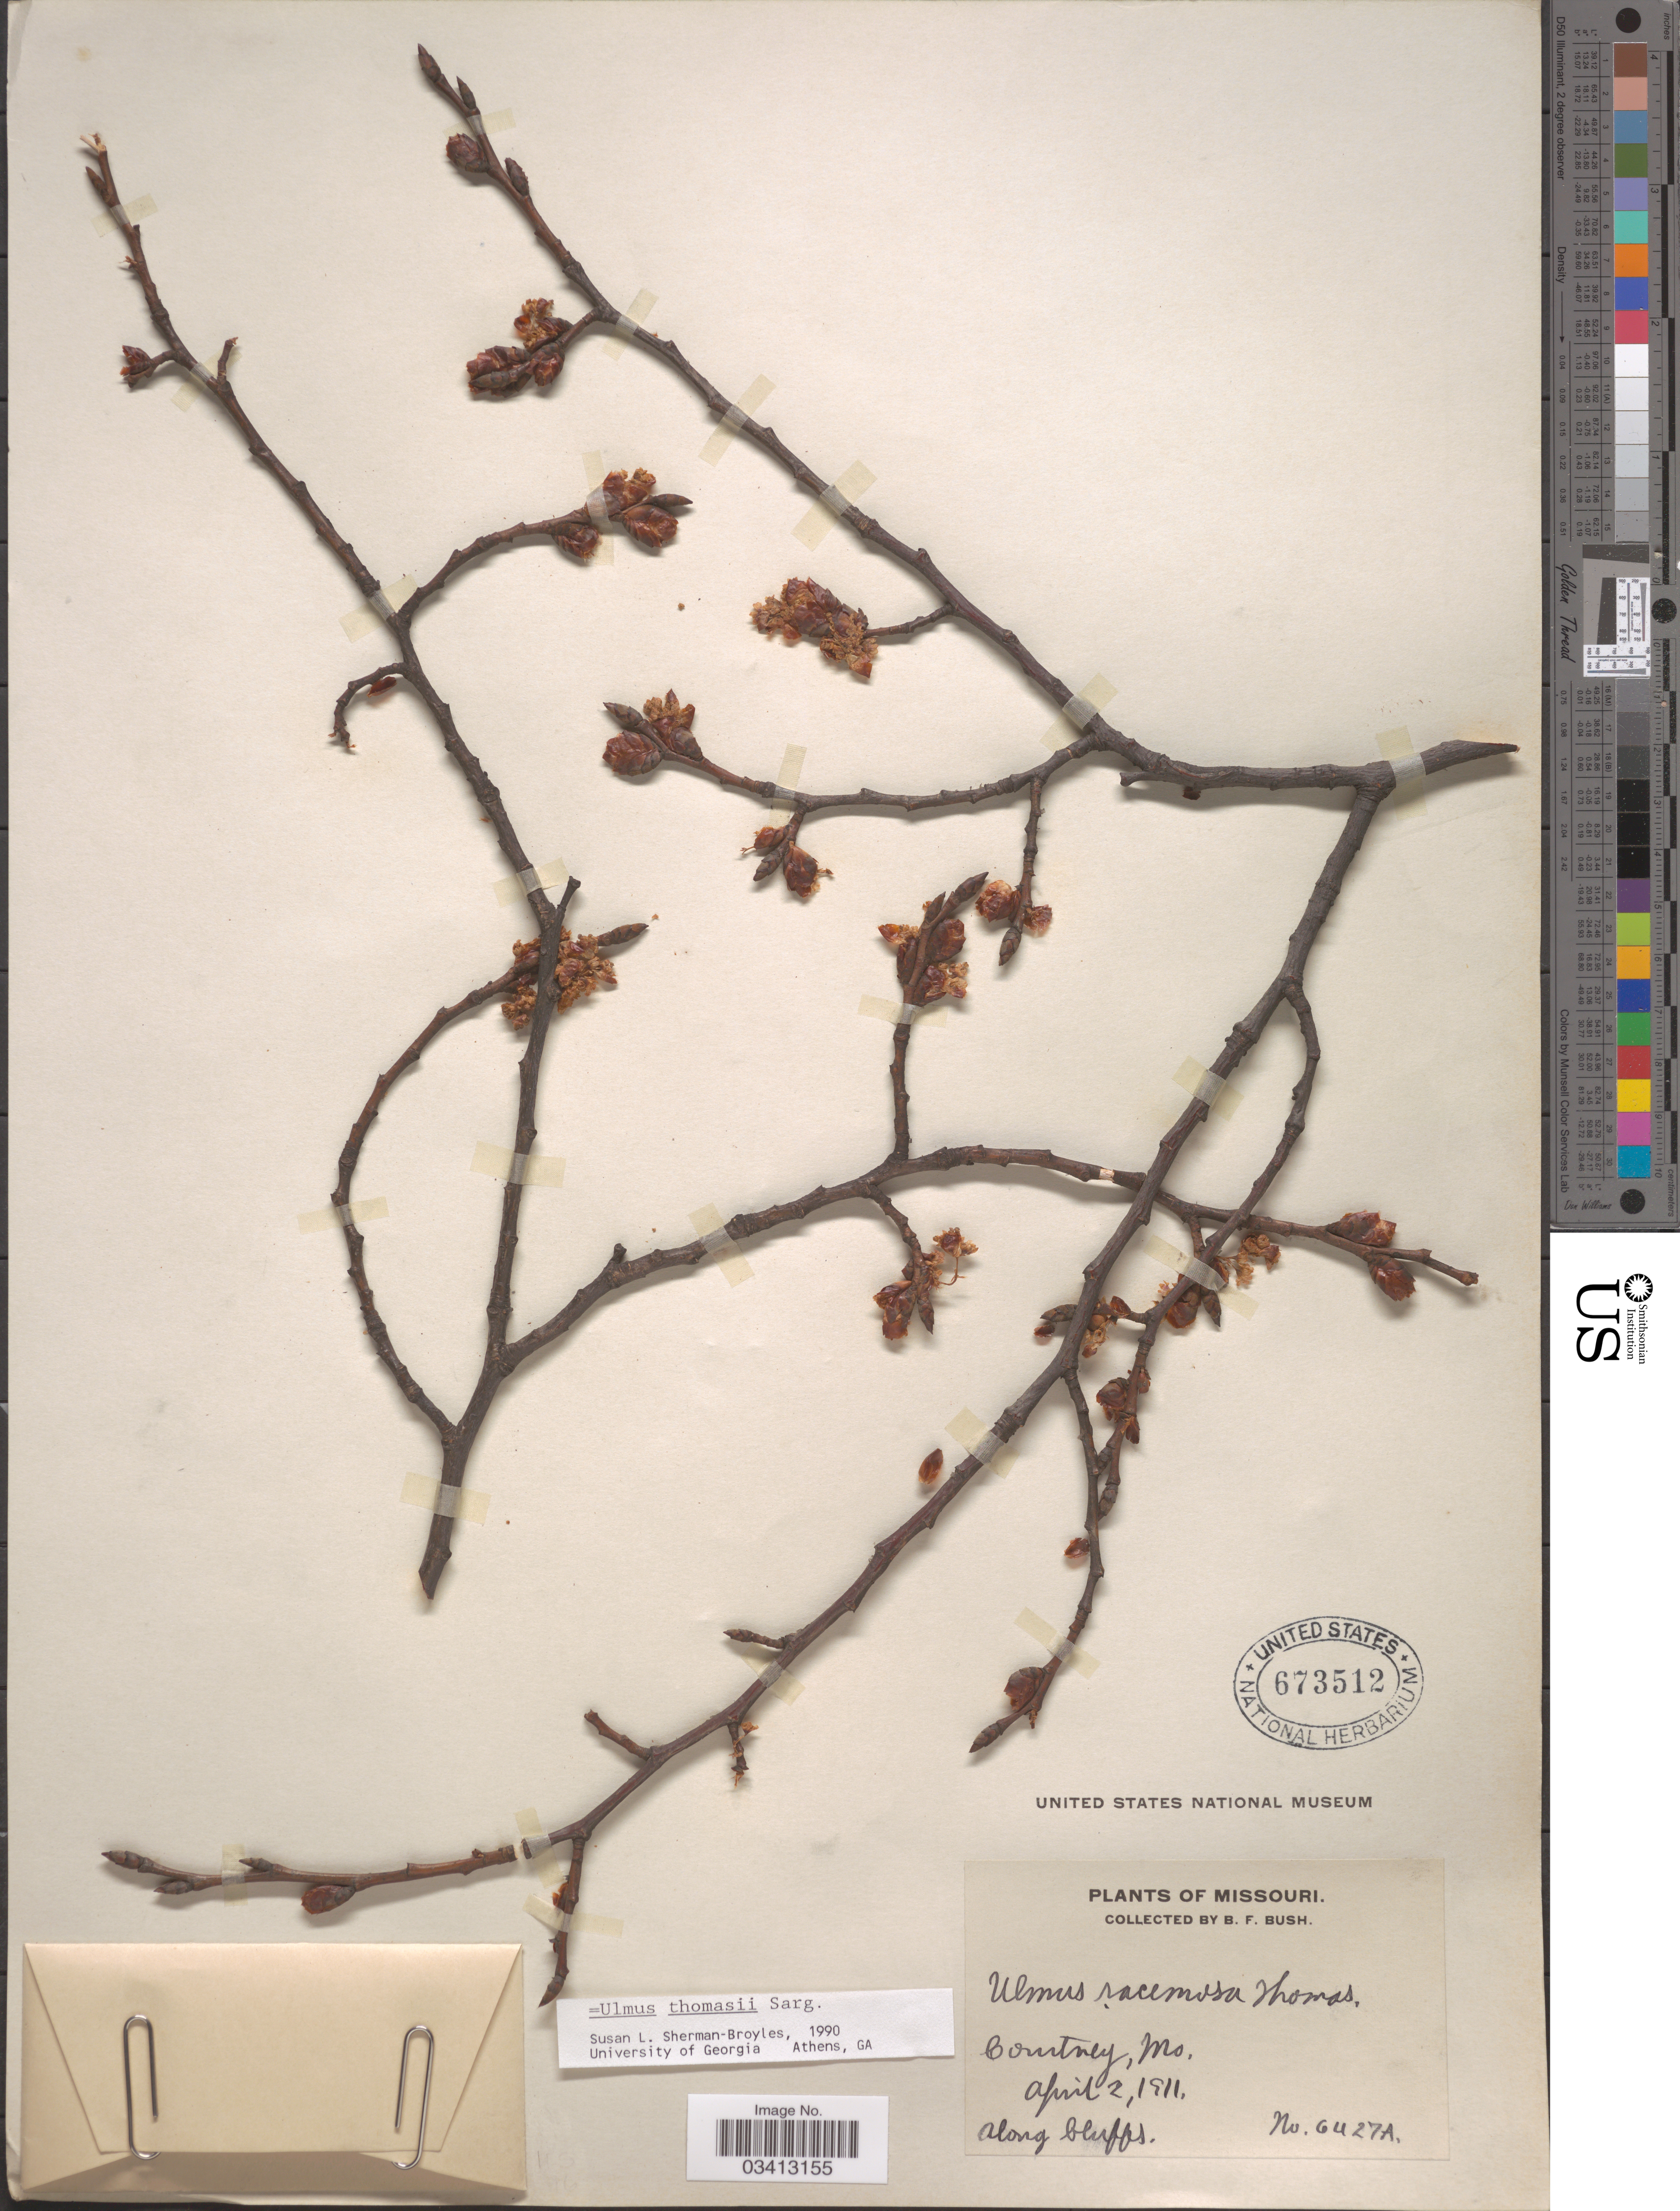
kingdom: Plantae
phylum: Tracheophyta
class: Magnoliopsida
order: Rosales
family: Ulmaceae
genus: Ulmus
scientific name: Ulmus thomasii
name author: Sarg.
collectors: B. F. Bush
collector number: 6427A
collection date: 1911-04-02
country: United States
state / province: Missouri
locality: Courtney.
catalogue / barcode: US 673512